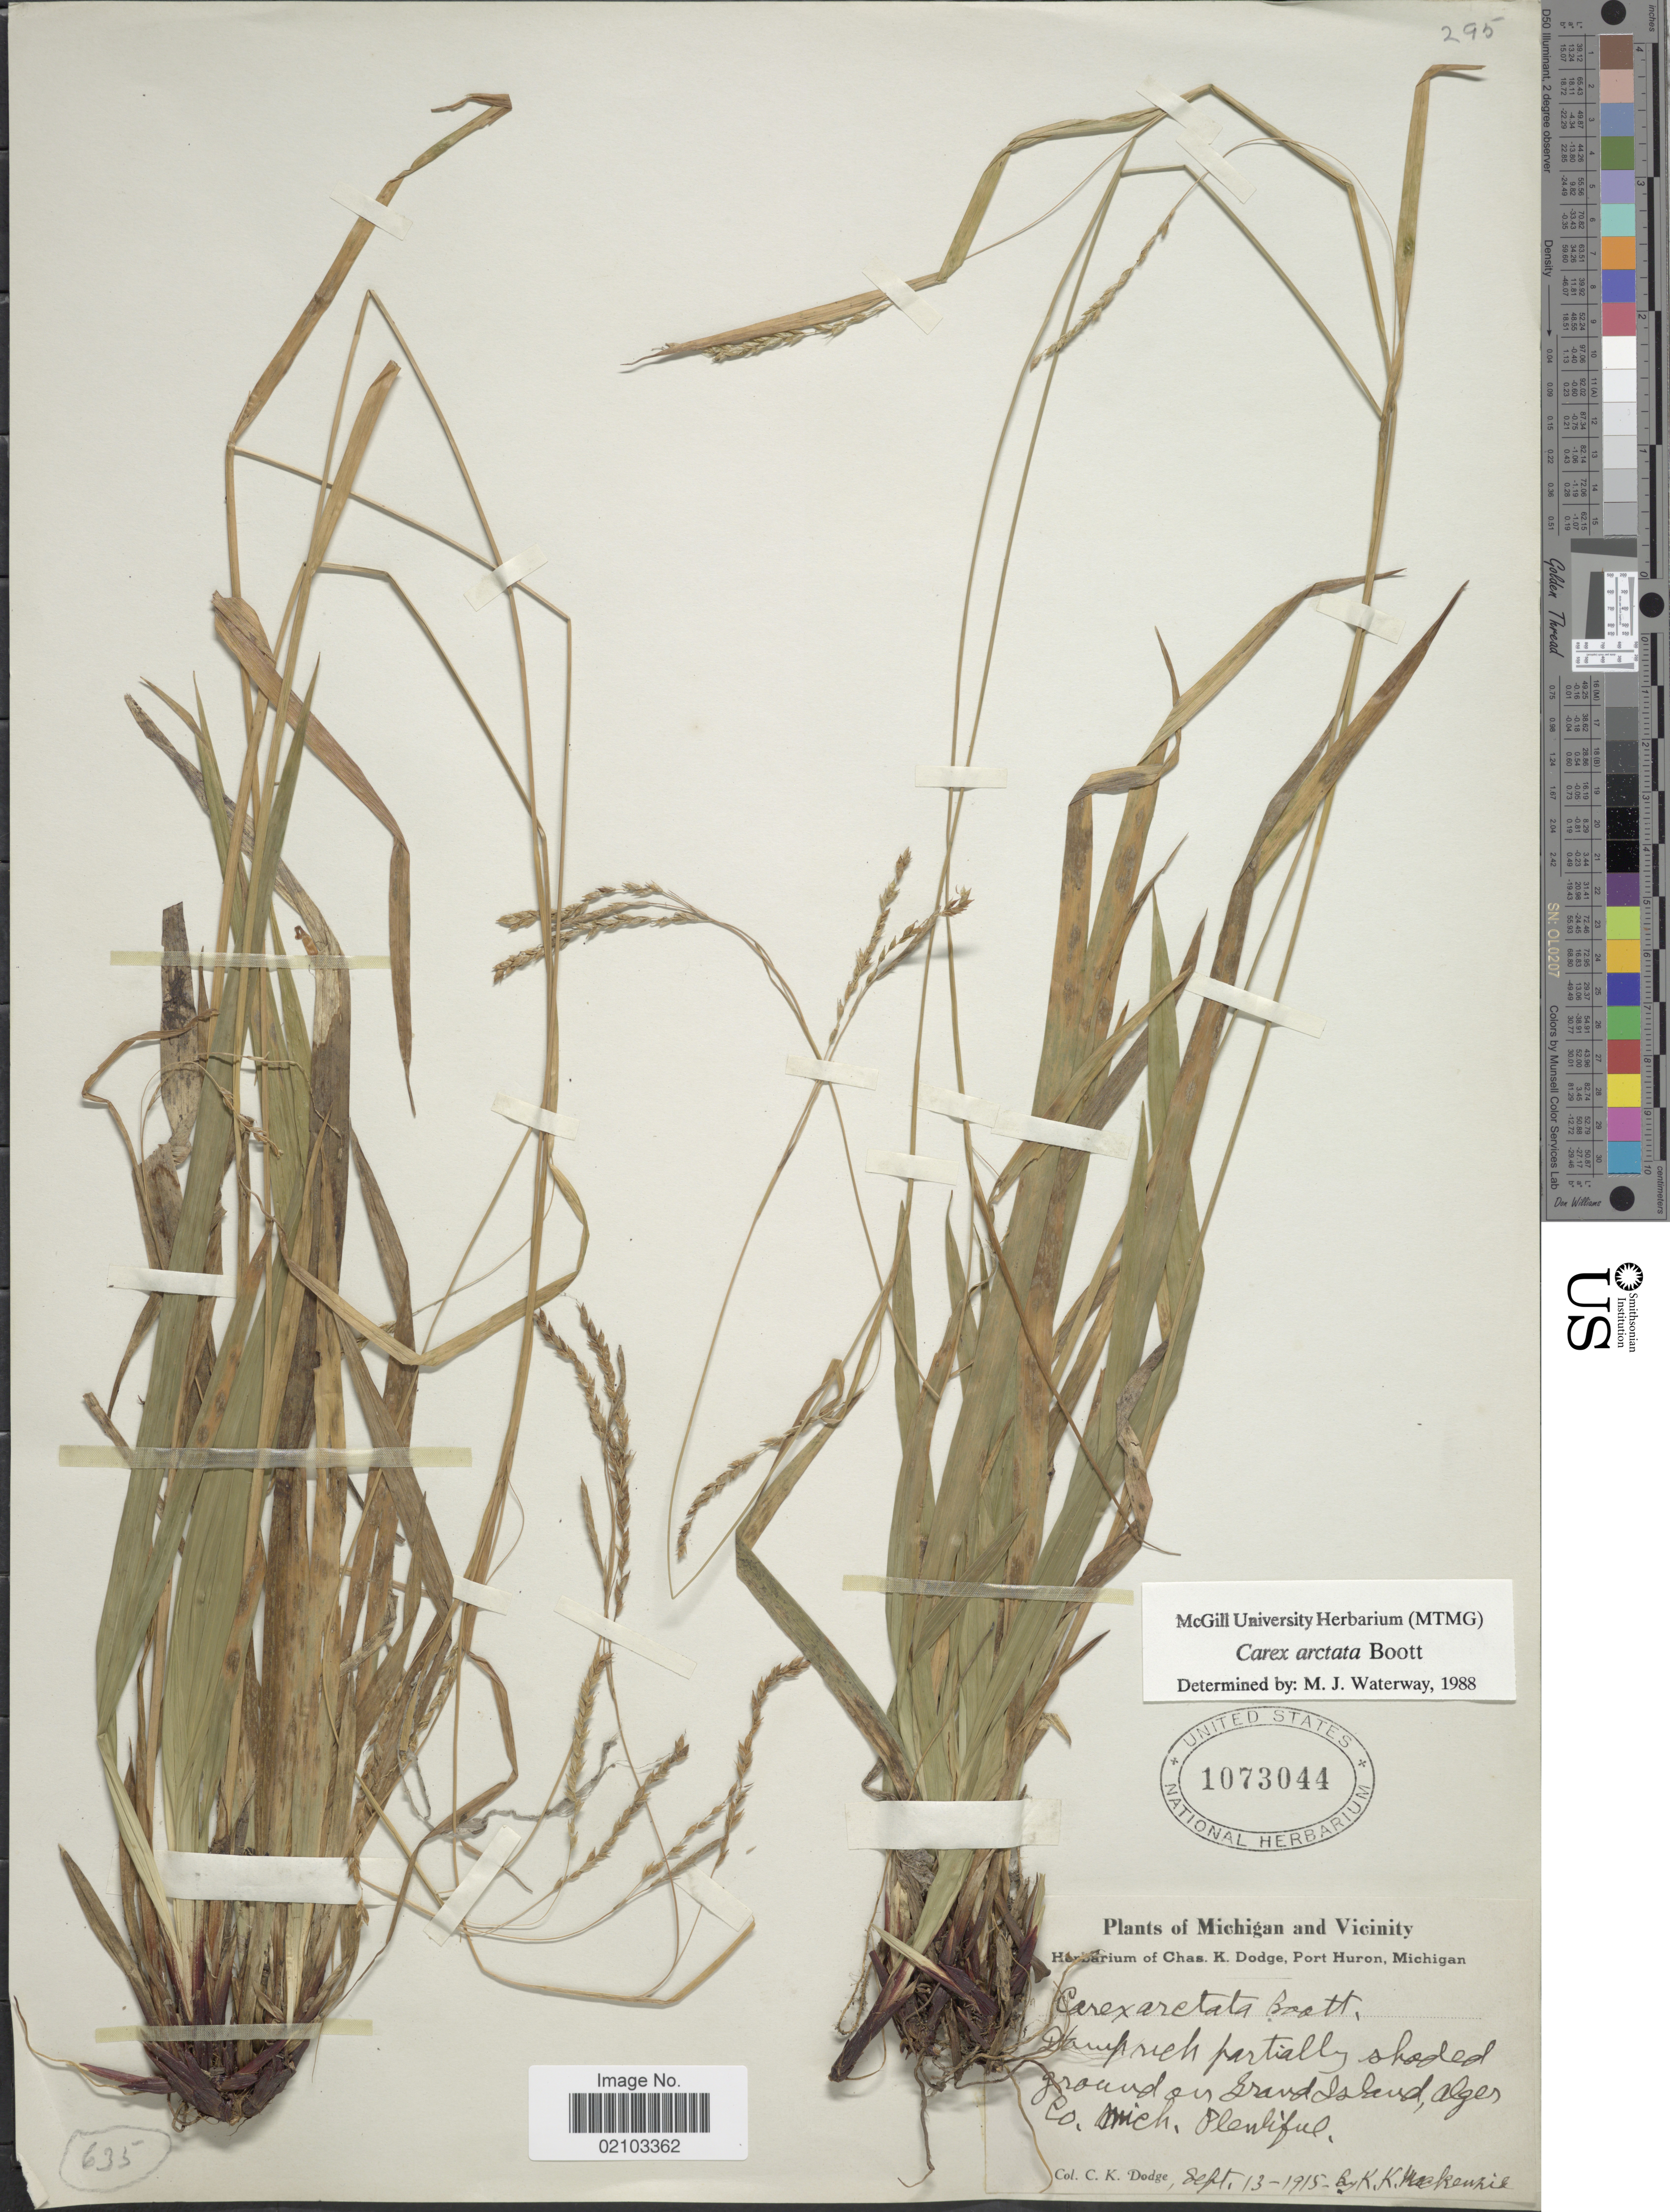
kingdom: Plantae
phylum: Tracheophyta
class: Liliopsida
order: Poales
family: Cyperaceae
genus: Carex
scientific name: Carex arctata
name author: Boott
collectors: K. K. Mackenzie & C. K. Dodge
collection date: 1915-09-13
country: United States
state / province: Michigan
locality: Grand Island, Alges Co.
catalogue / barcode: US 1073044